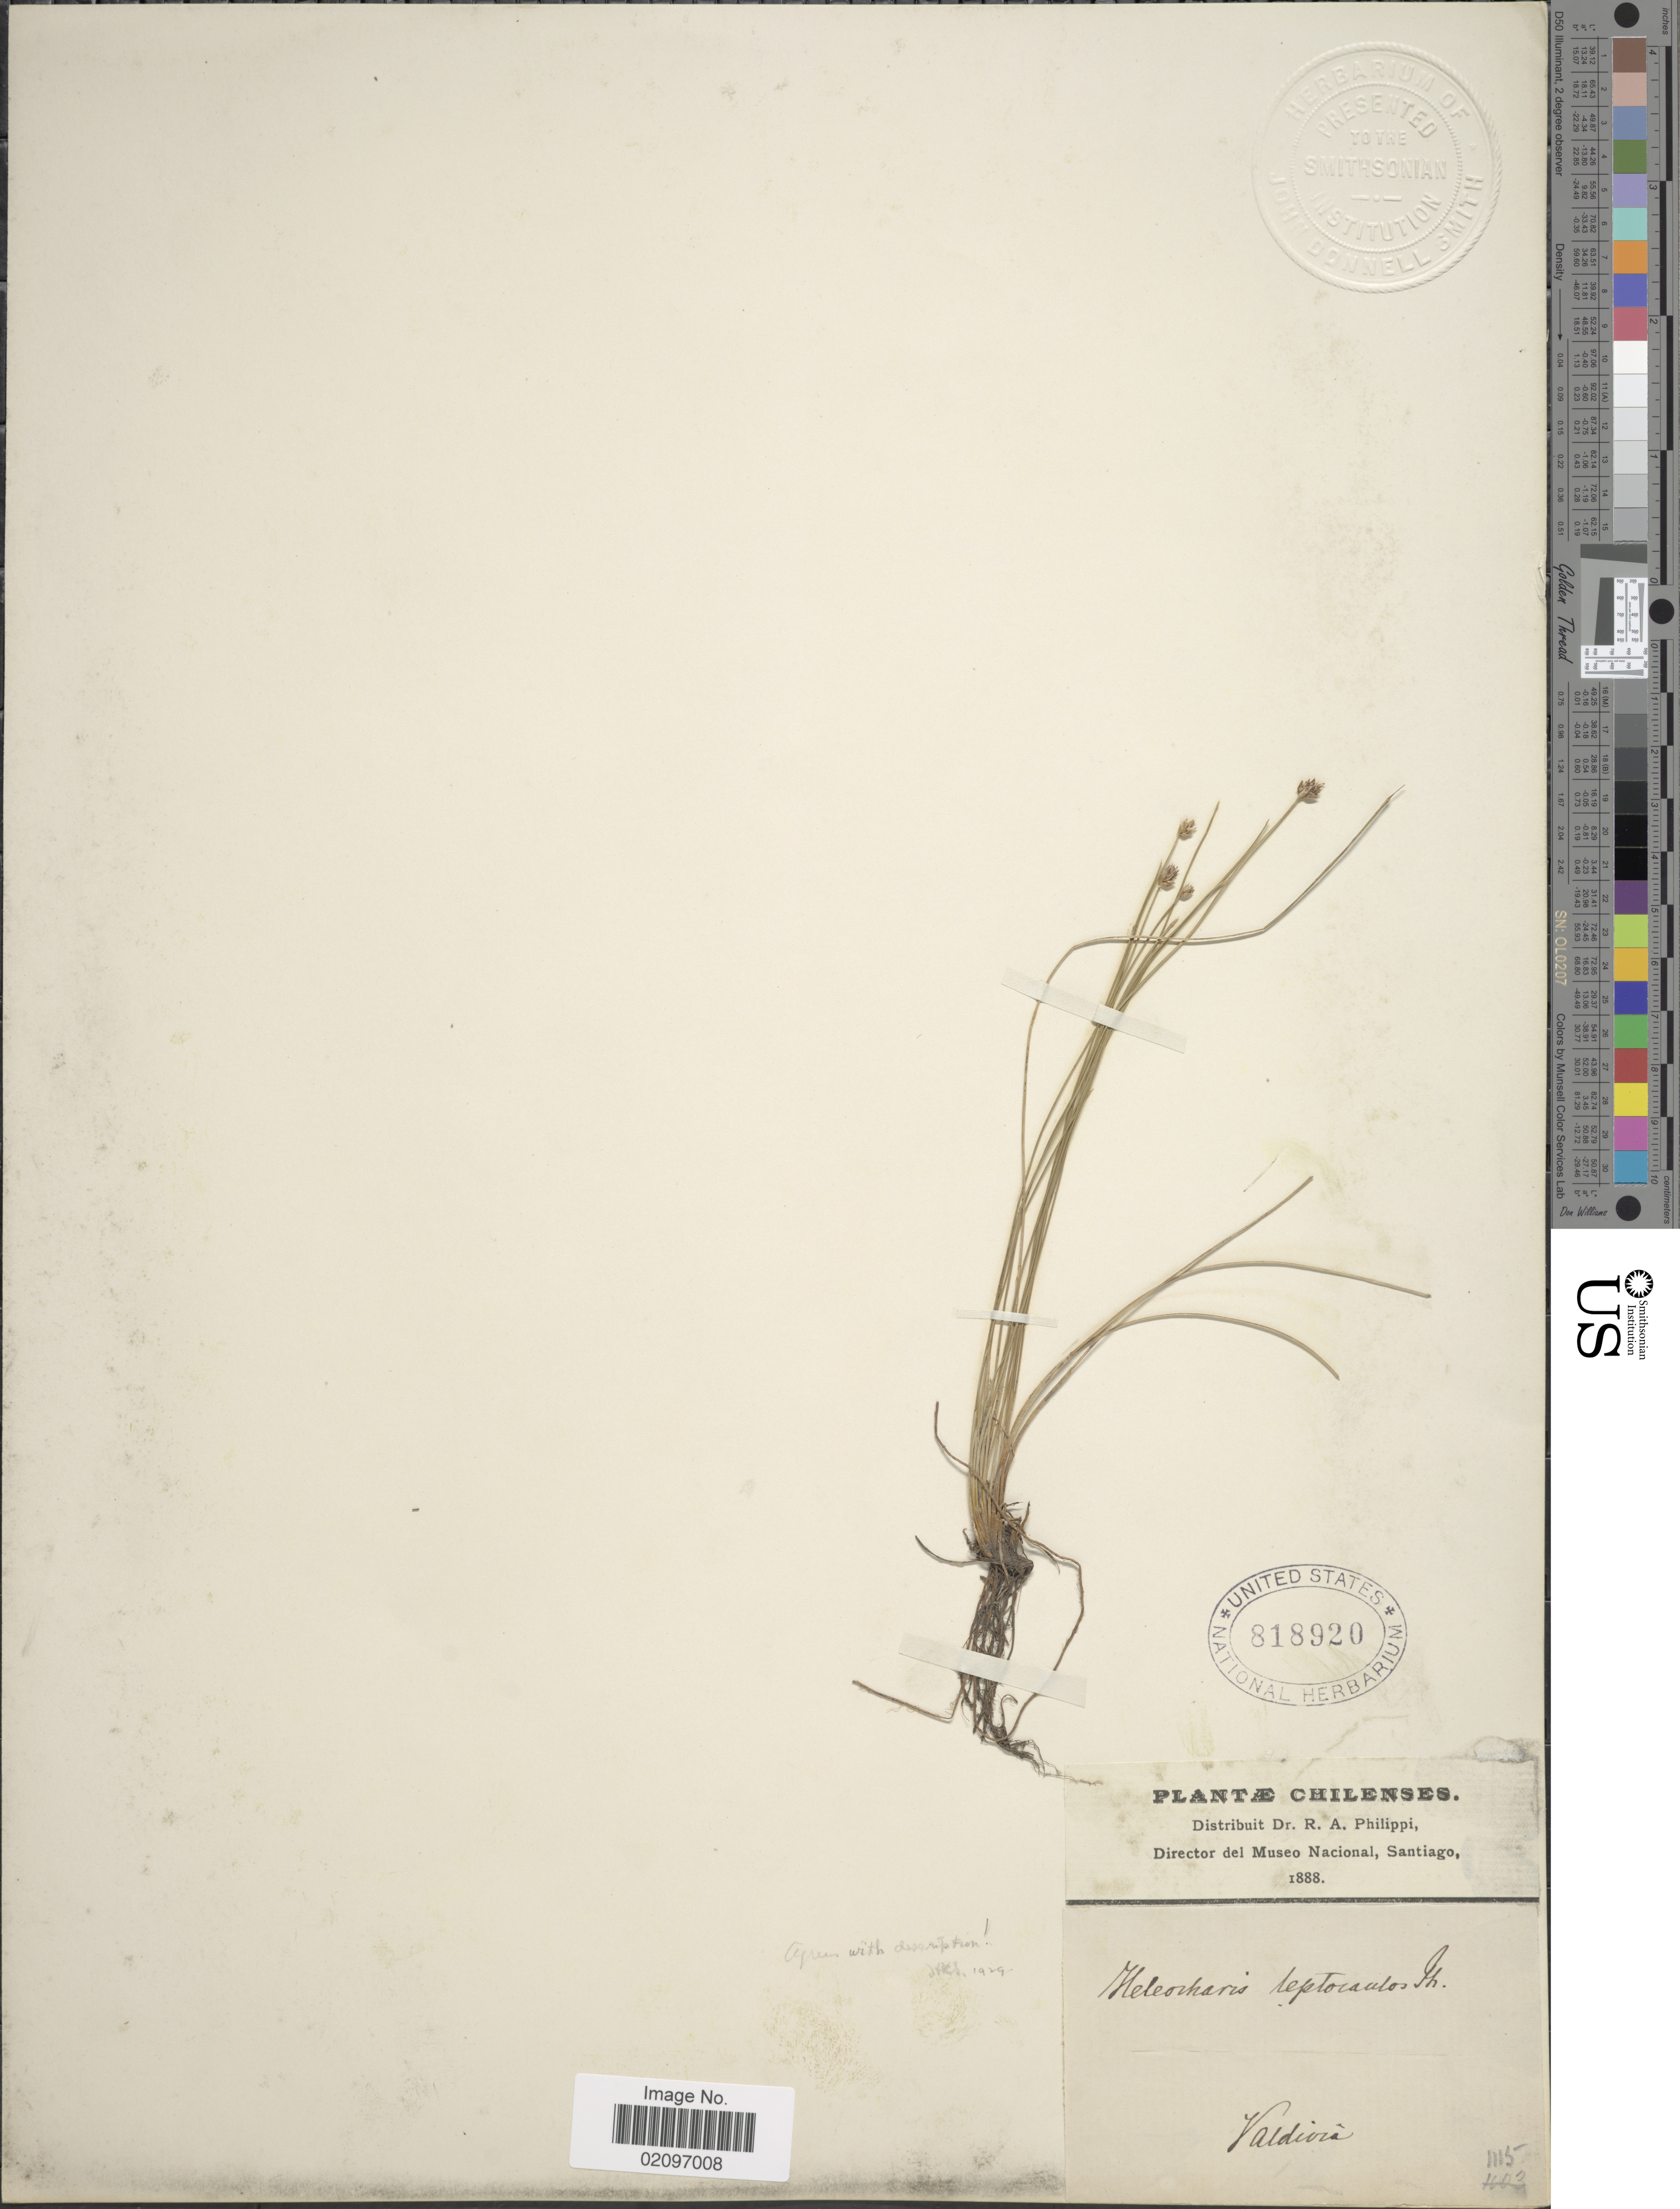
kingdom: Plantae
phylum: Tracheophyta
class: Liliopsida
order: Poales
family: Cyperaceae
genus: Eleocharis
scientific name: Eleocharis pachycarpa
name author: É. Desv.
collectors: ex. herb. R.A. Philippi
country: Chile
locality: Valdivia.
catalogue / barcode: US 818920